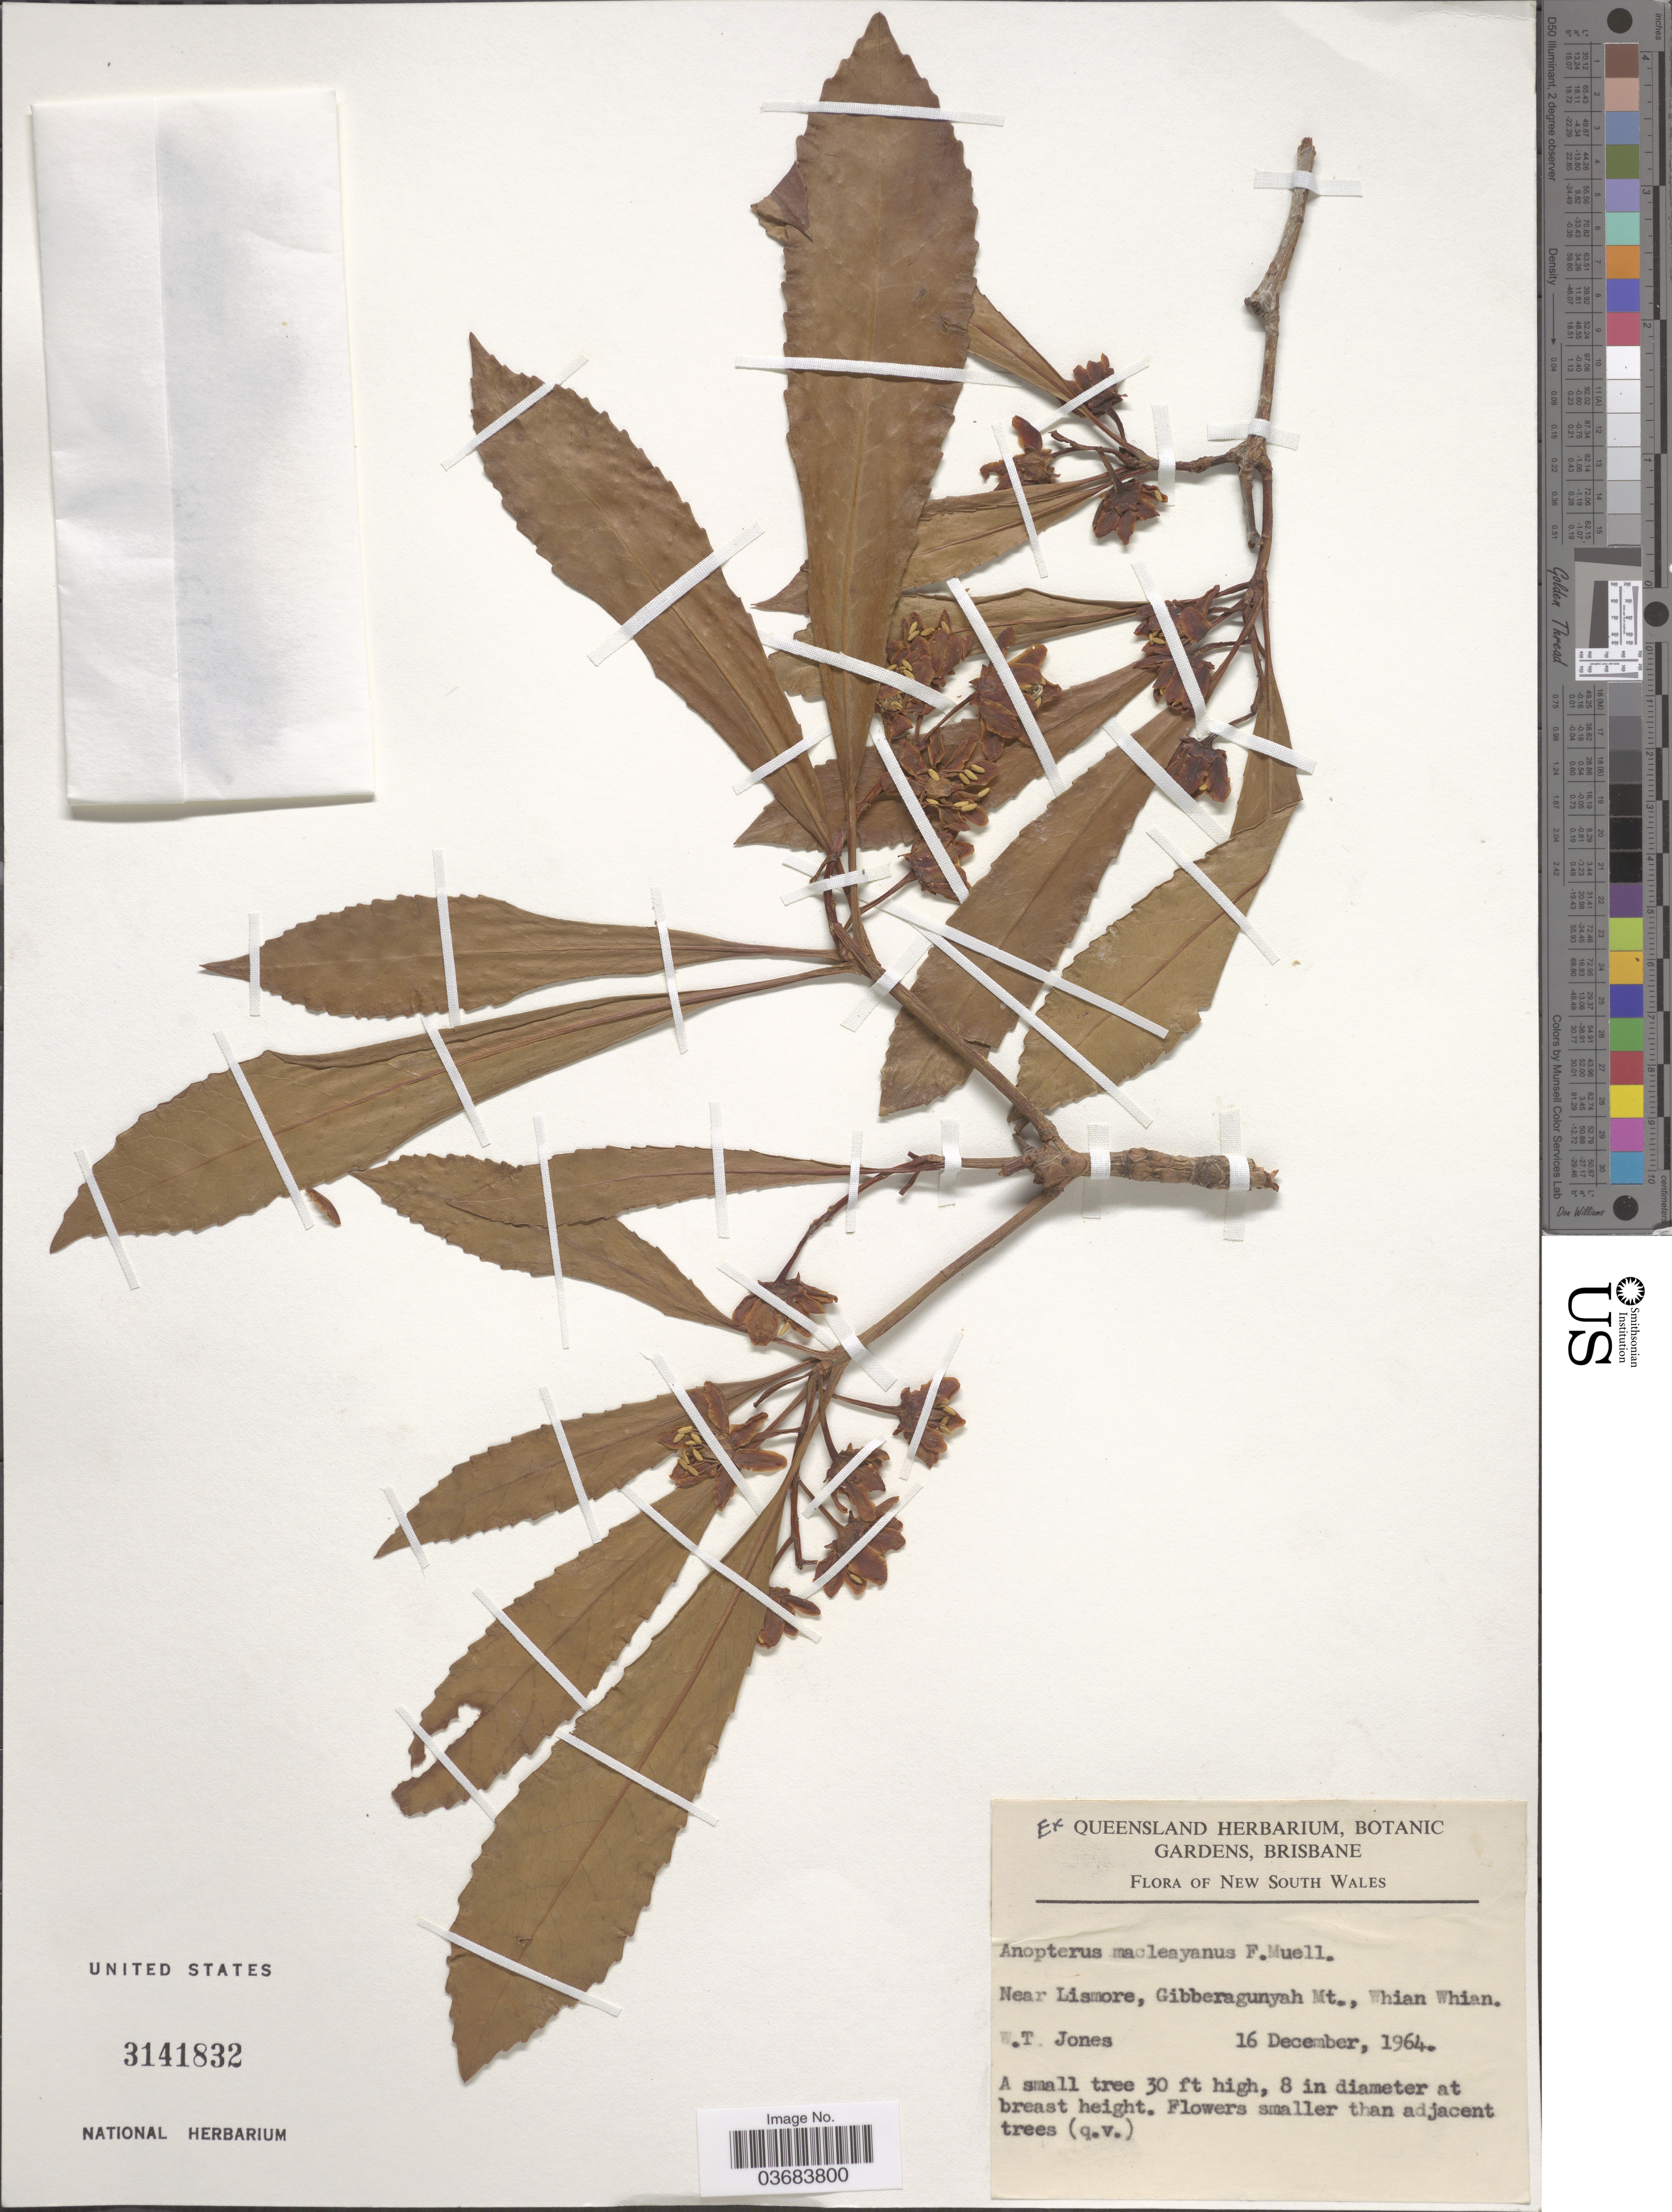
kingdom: Plantae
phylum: Tracheophyta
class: Magnoliopsida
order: Escalloniales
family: Escalloniaceae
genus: Anopterus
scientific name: Anopterus macleayanus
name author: F. Muell.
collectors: W. T. Jones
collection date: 1964-12-16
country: Australia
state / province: New South Wales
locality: Near Lismore, Gibberagunyah Mt., Whian Whian.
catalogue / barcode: US 3141832